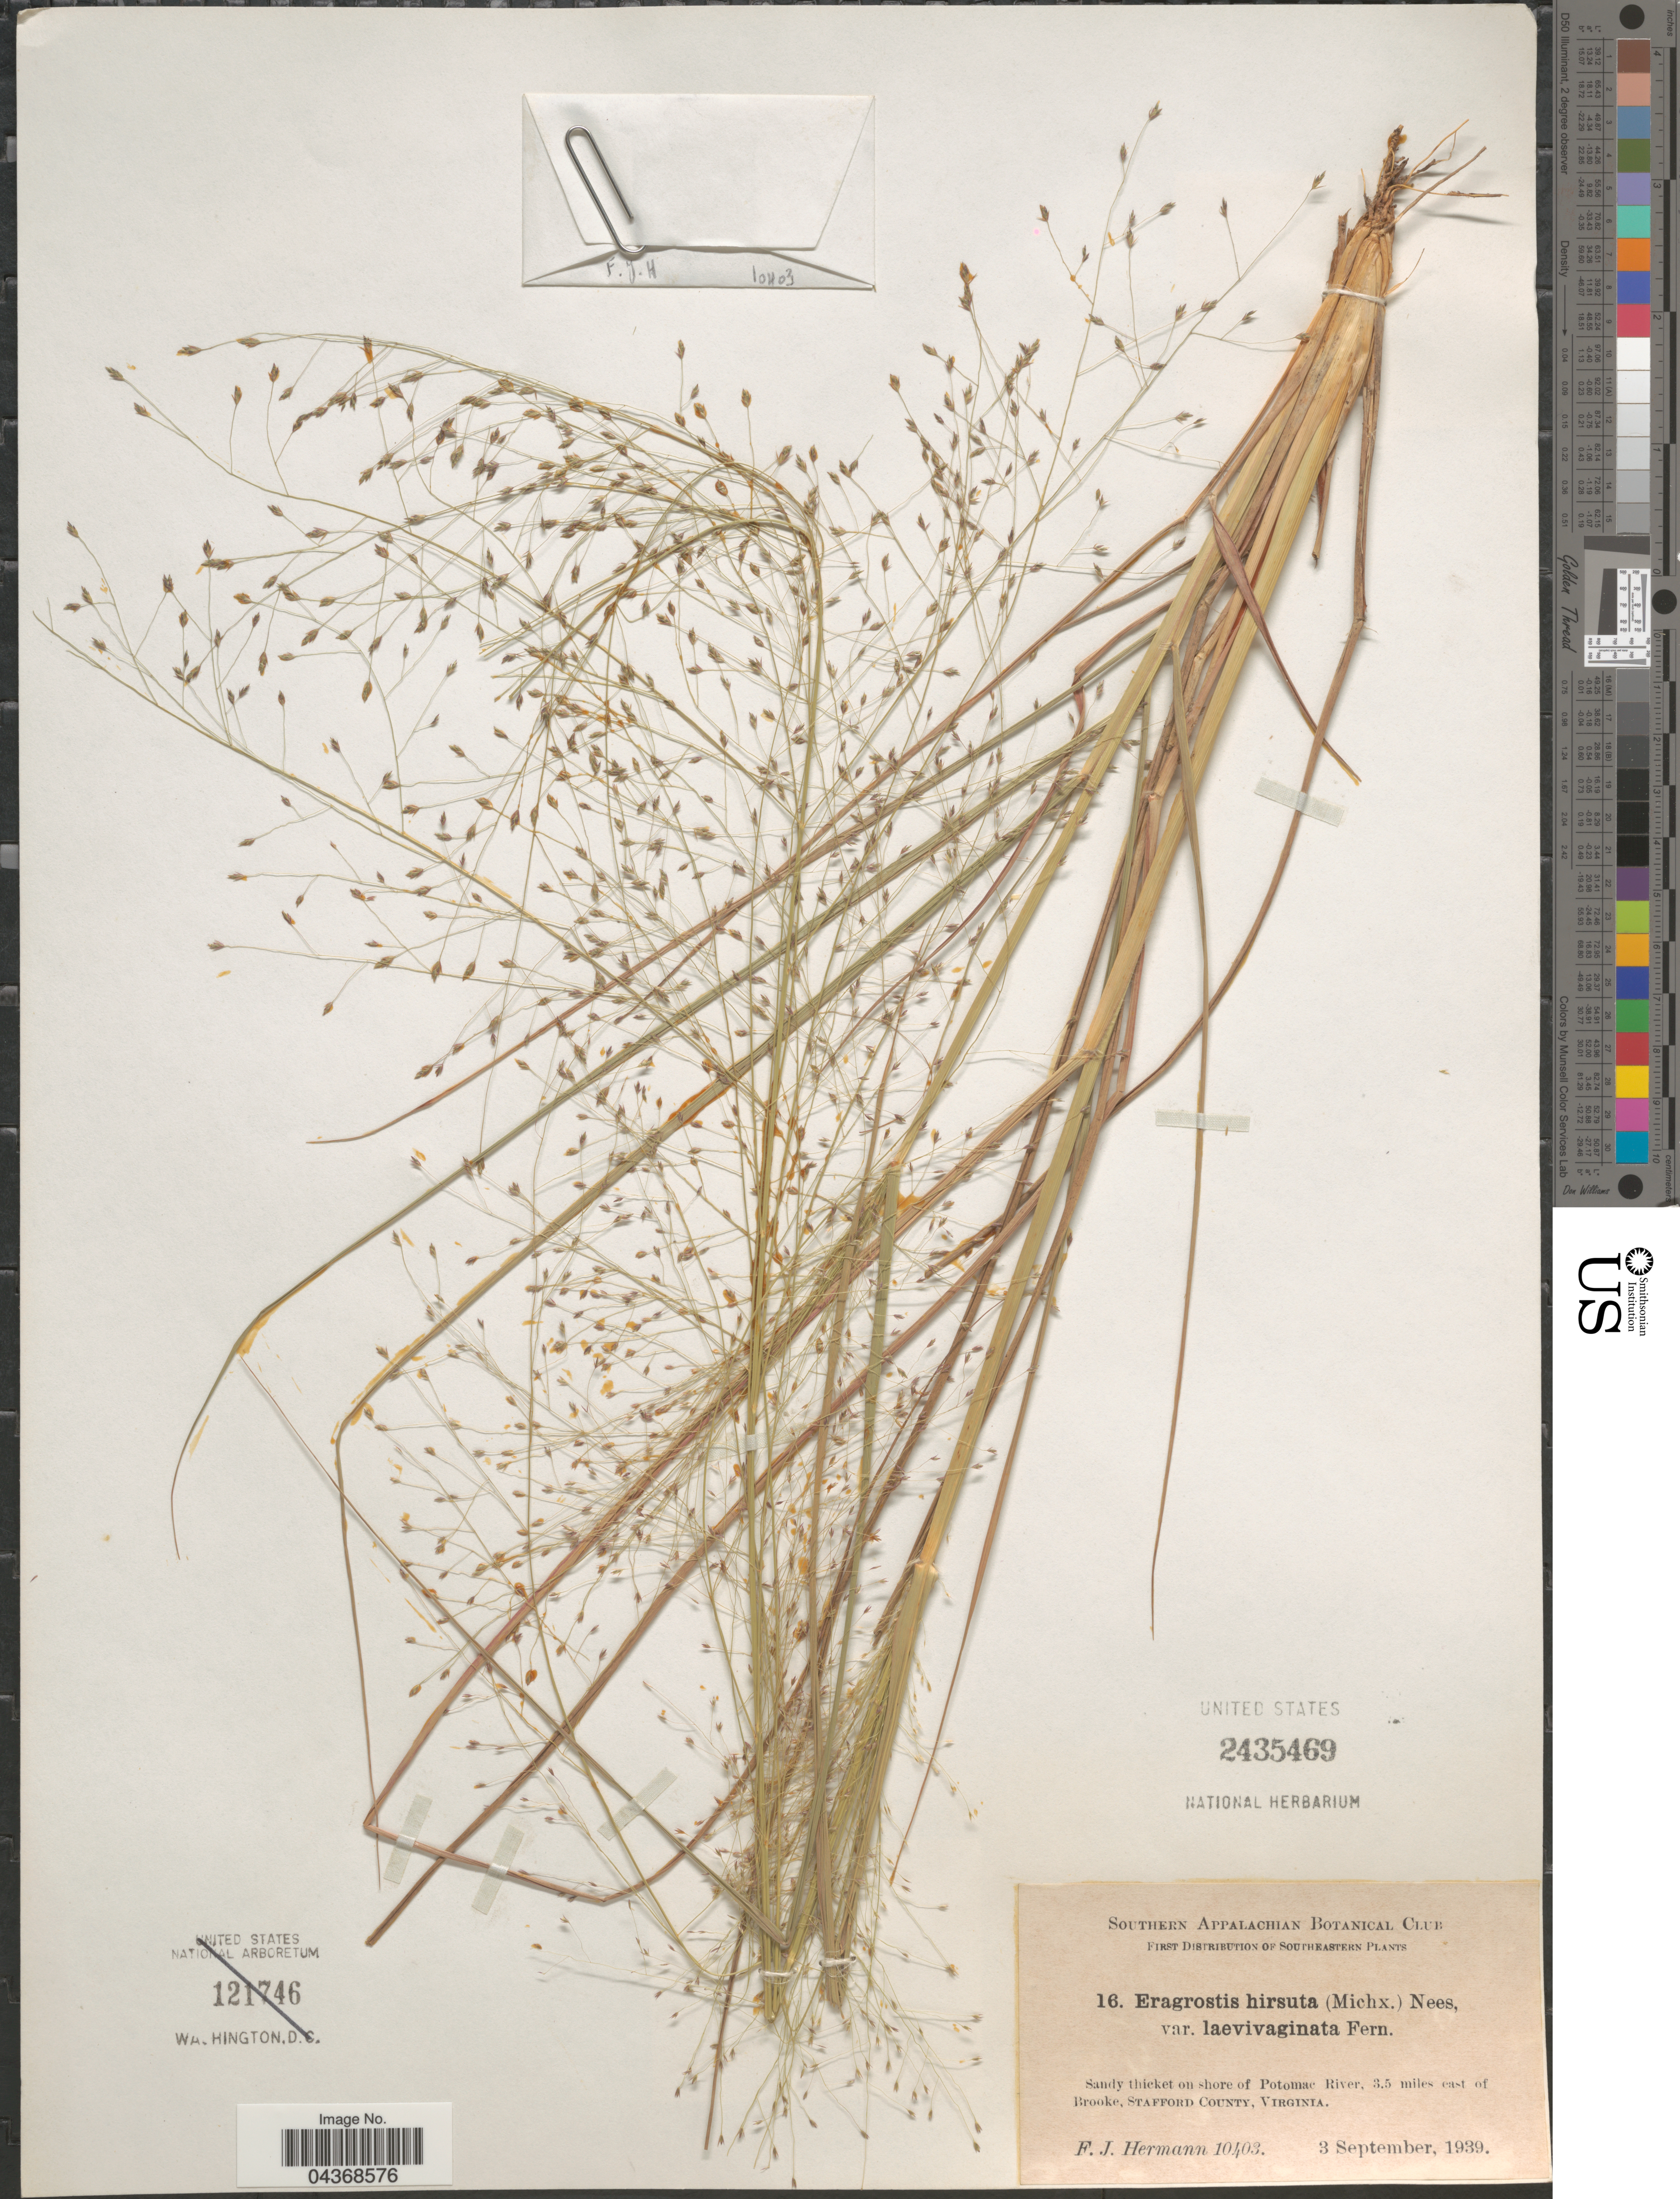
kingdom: Plantae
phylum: Tracheophyta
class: Liliopsida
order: Poales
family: Poaceae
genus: Eragrostis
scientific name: Eragrostis hirsuta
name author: (Michx.) Nees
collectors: F. J. Hermann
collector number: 10403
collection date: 1939-09-03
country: United States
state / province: Virginia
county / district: Stafford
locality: Sandy thicket on shore of Potomac River, 3.5 miles east of Brooke,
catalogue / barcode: US 2435469